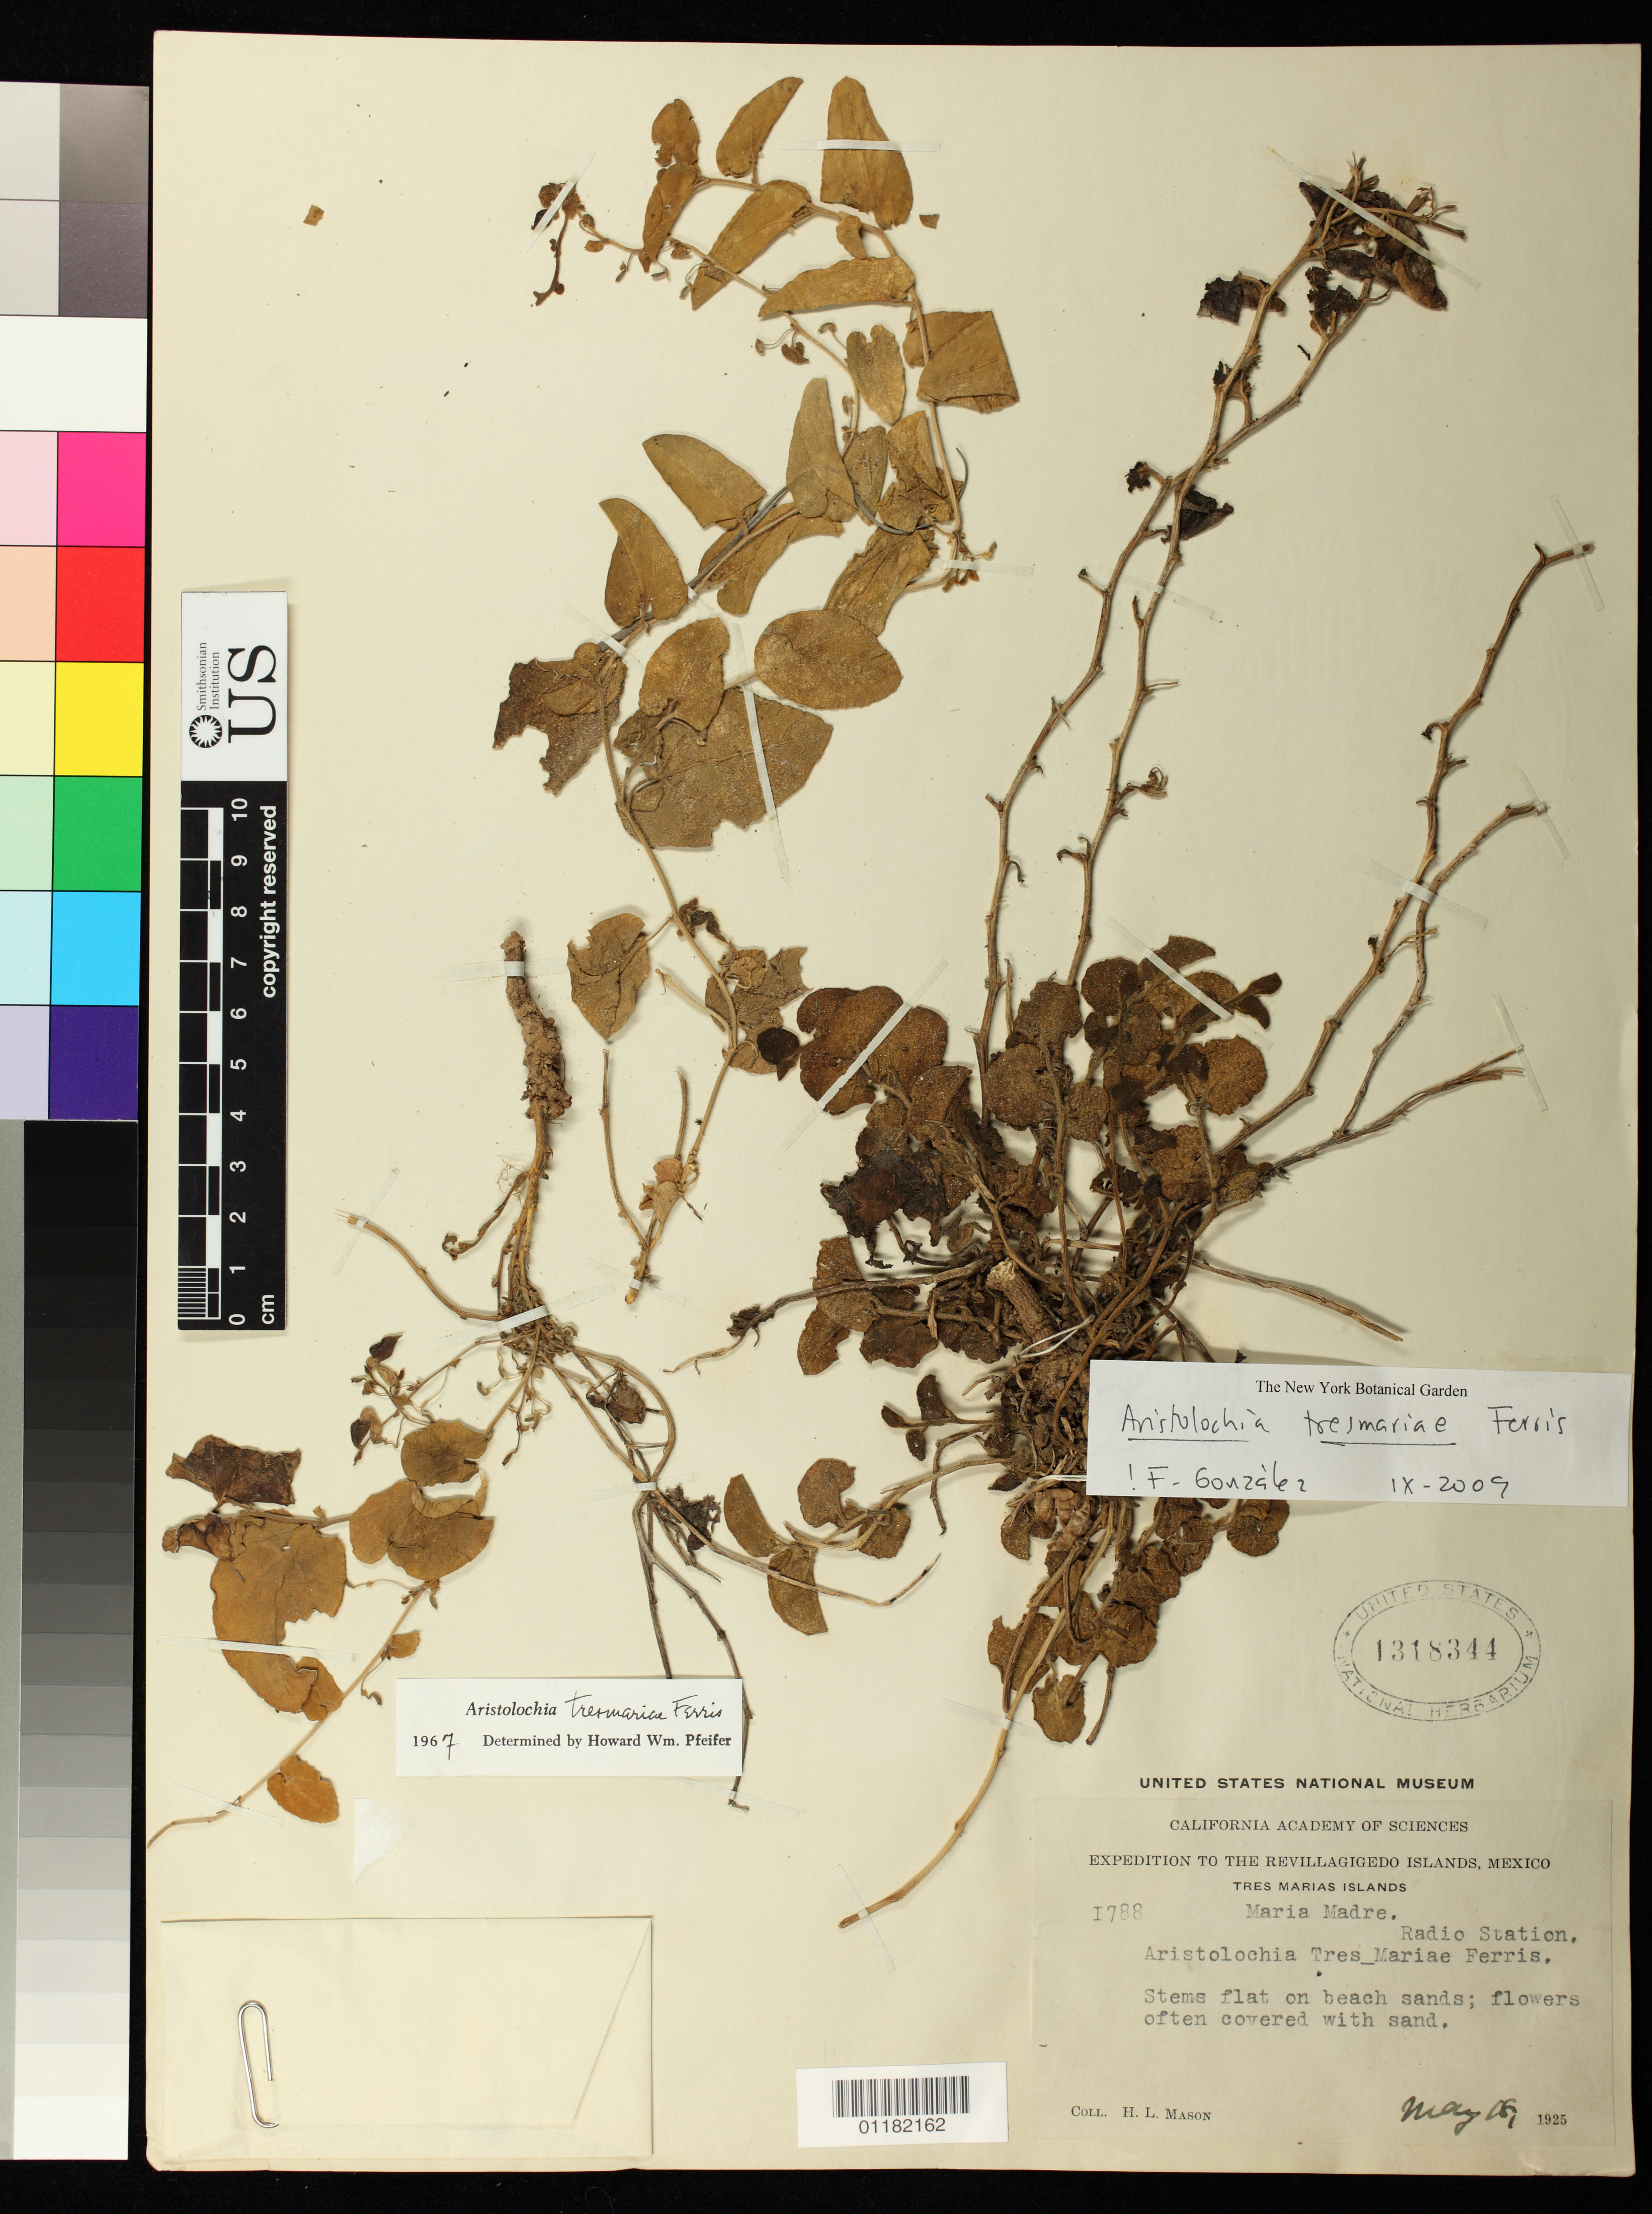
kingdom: Plantae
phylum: Tracheophyta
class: Magnoliopsida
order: Piperales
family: Aristolochiaceae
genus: Aristolochia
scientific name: Aristolochia tresmariae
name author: Ferris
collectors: H. L. Mason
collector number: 1788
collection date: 1925-05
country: Mexico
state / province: Nayarit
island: Maria Madre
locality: Tres Marias Islands, Maria Madre, Radio Station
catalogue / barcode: US 1318344